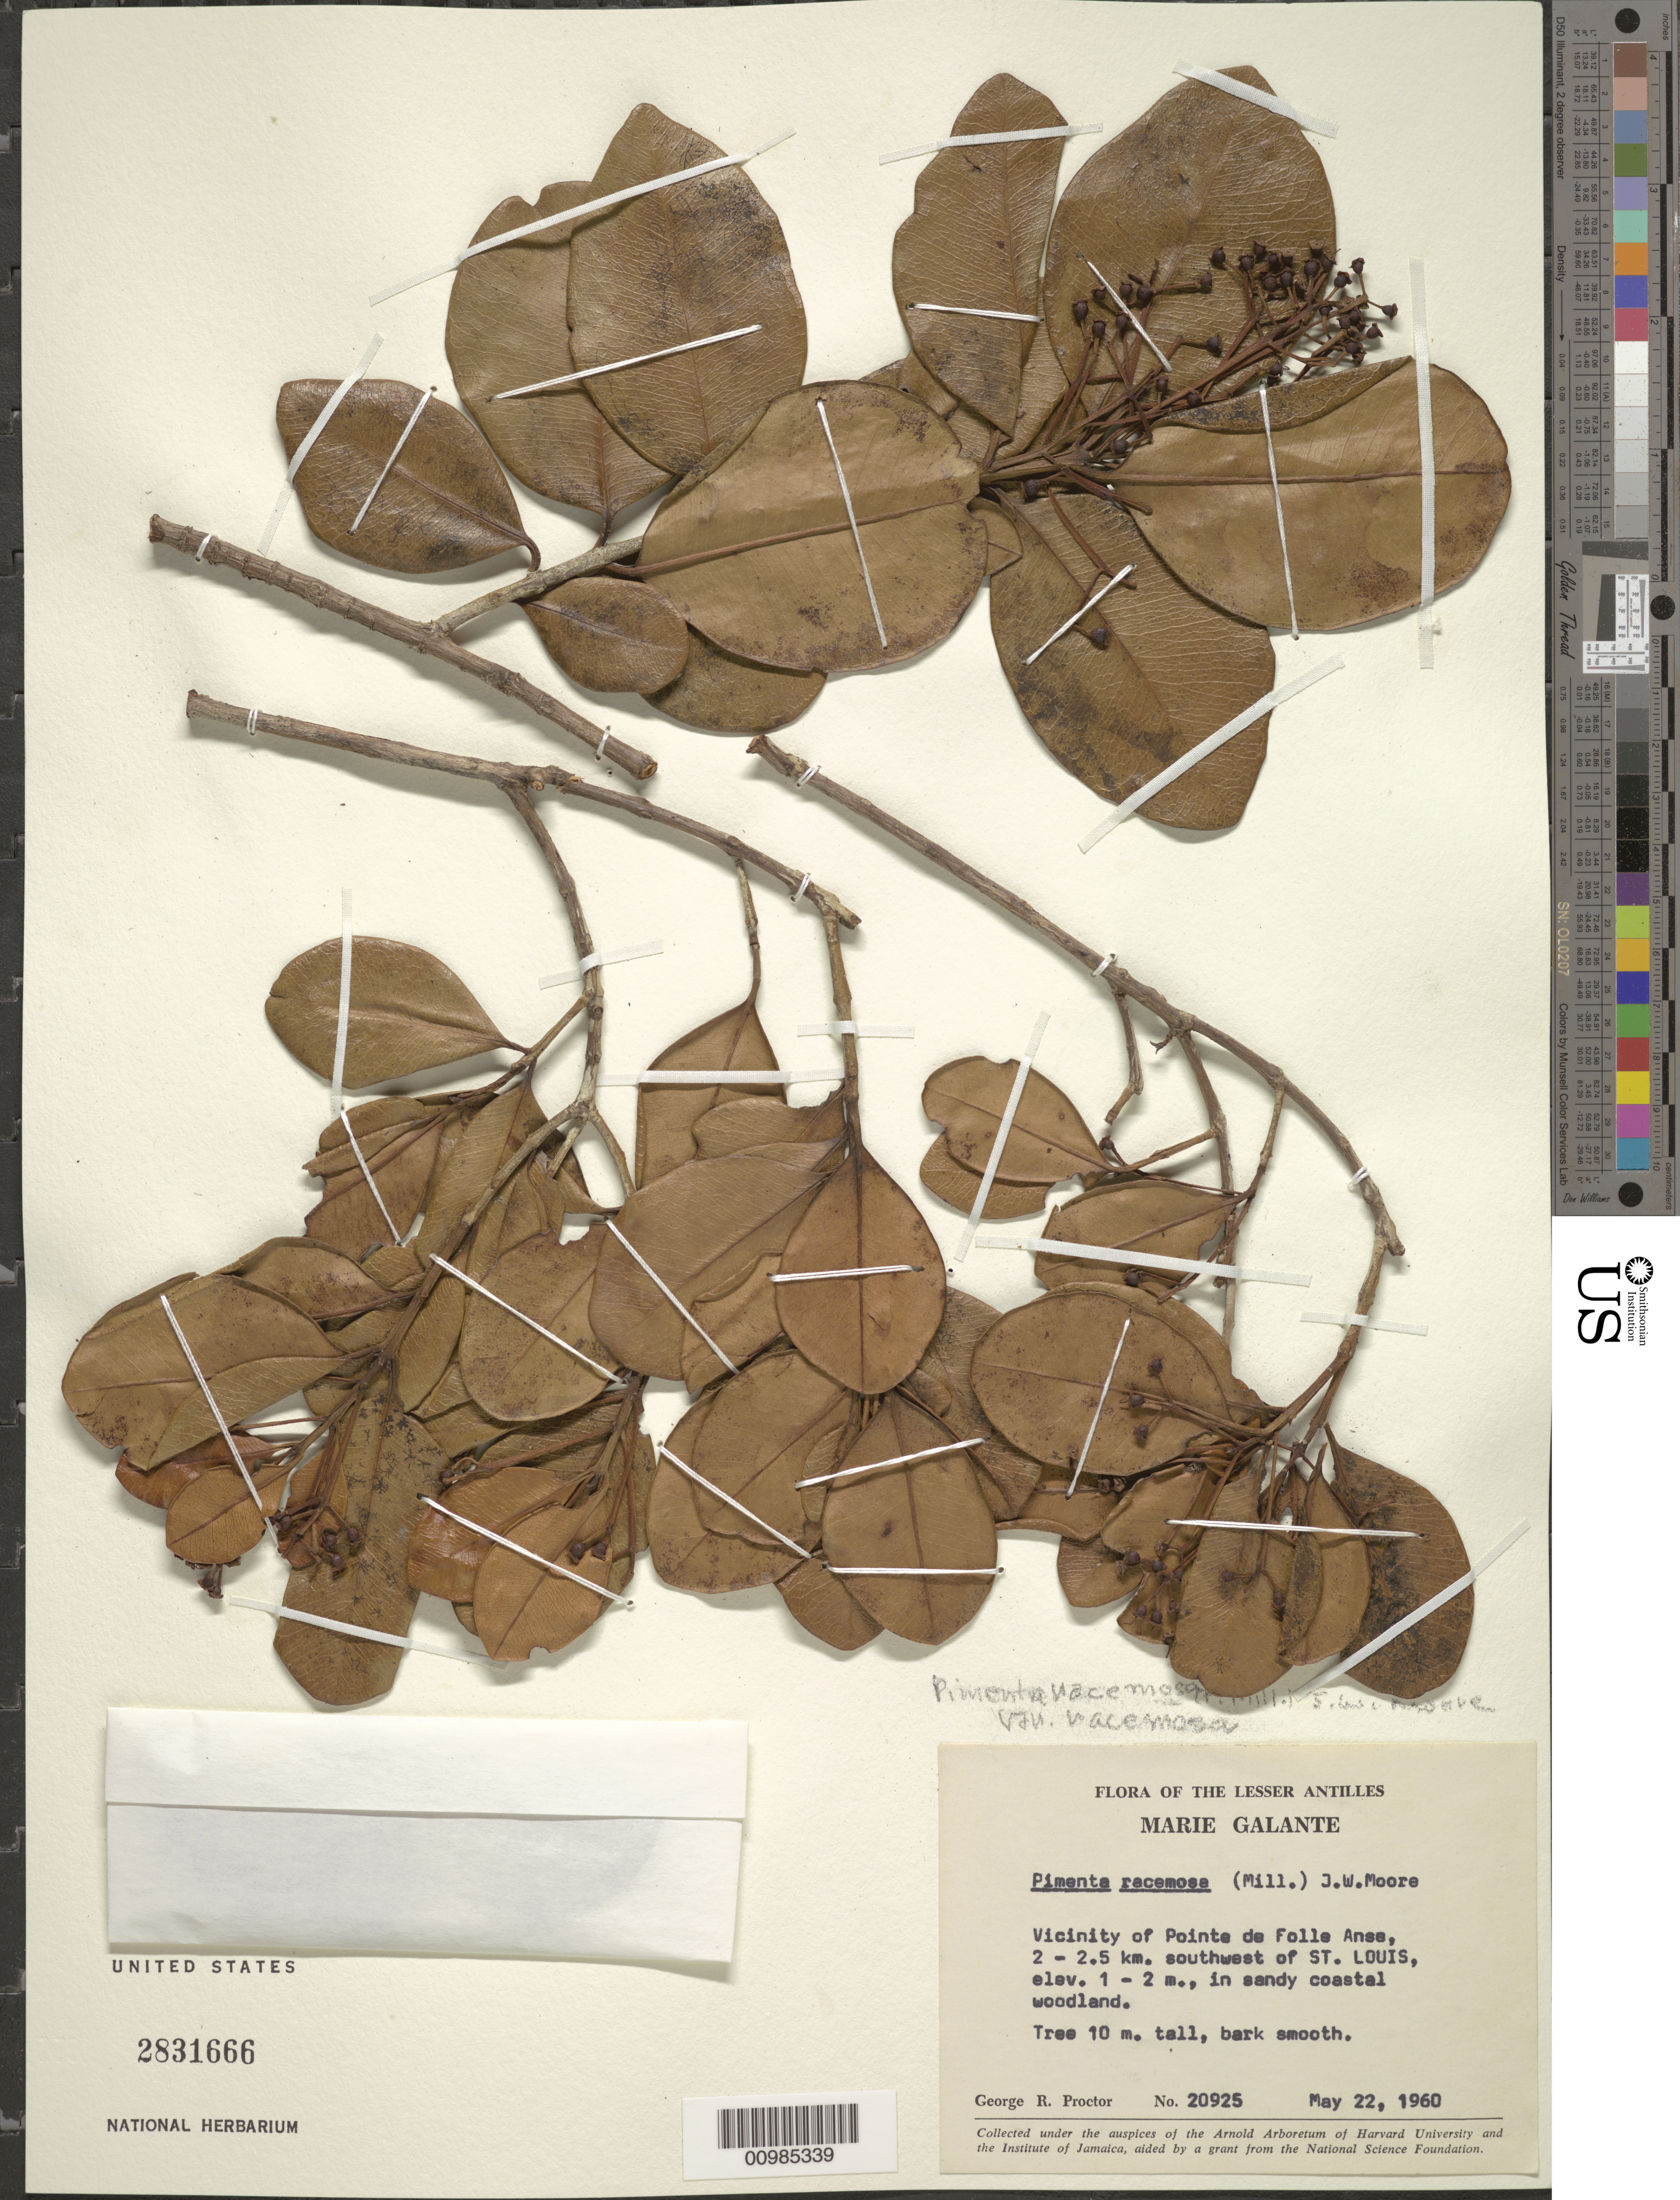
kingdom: Plantae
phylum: Tracheophyta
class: Magnoliopsida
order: Myrtales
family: Myrtaceae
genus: Pimenta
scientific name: Pimenta racemosa var. racemosa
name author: (Mill.) J.W. Moore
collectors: G. R. Proctor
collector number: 20925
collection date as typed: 22 May 1960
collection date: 1960-05-22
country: Guadeloupe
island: Marie Galante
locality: Vicinity of Pointe de Folle Anse, 2-2.5 km SW of St. Louis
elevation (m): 1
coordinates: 0 N, 0 E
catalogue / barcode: US 2831666